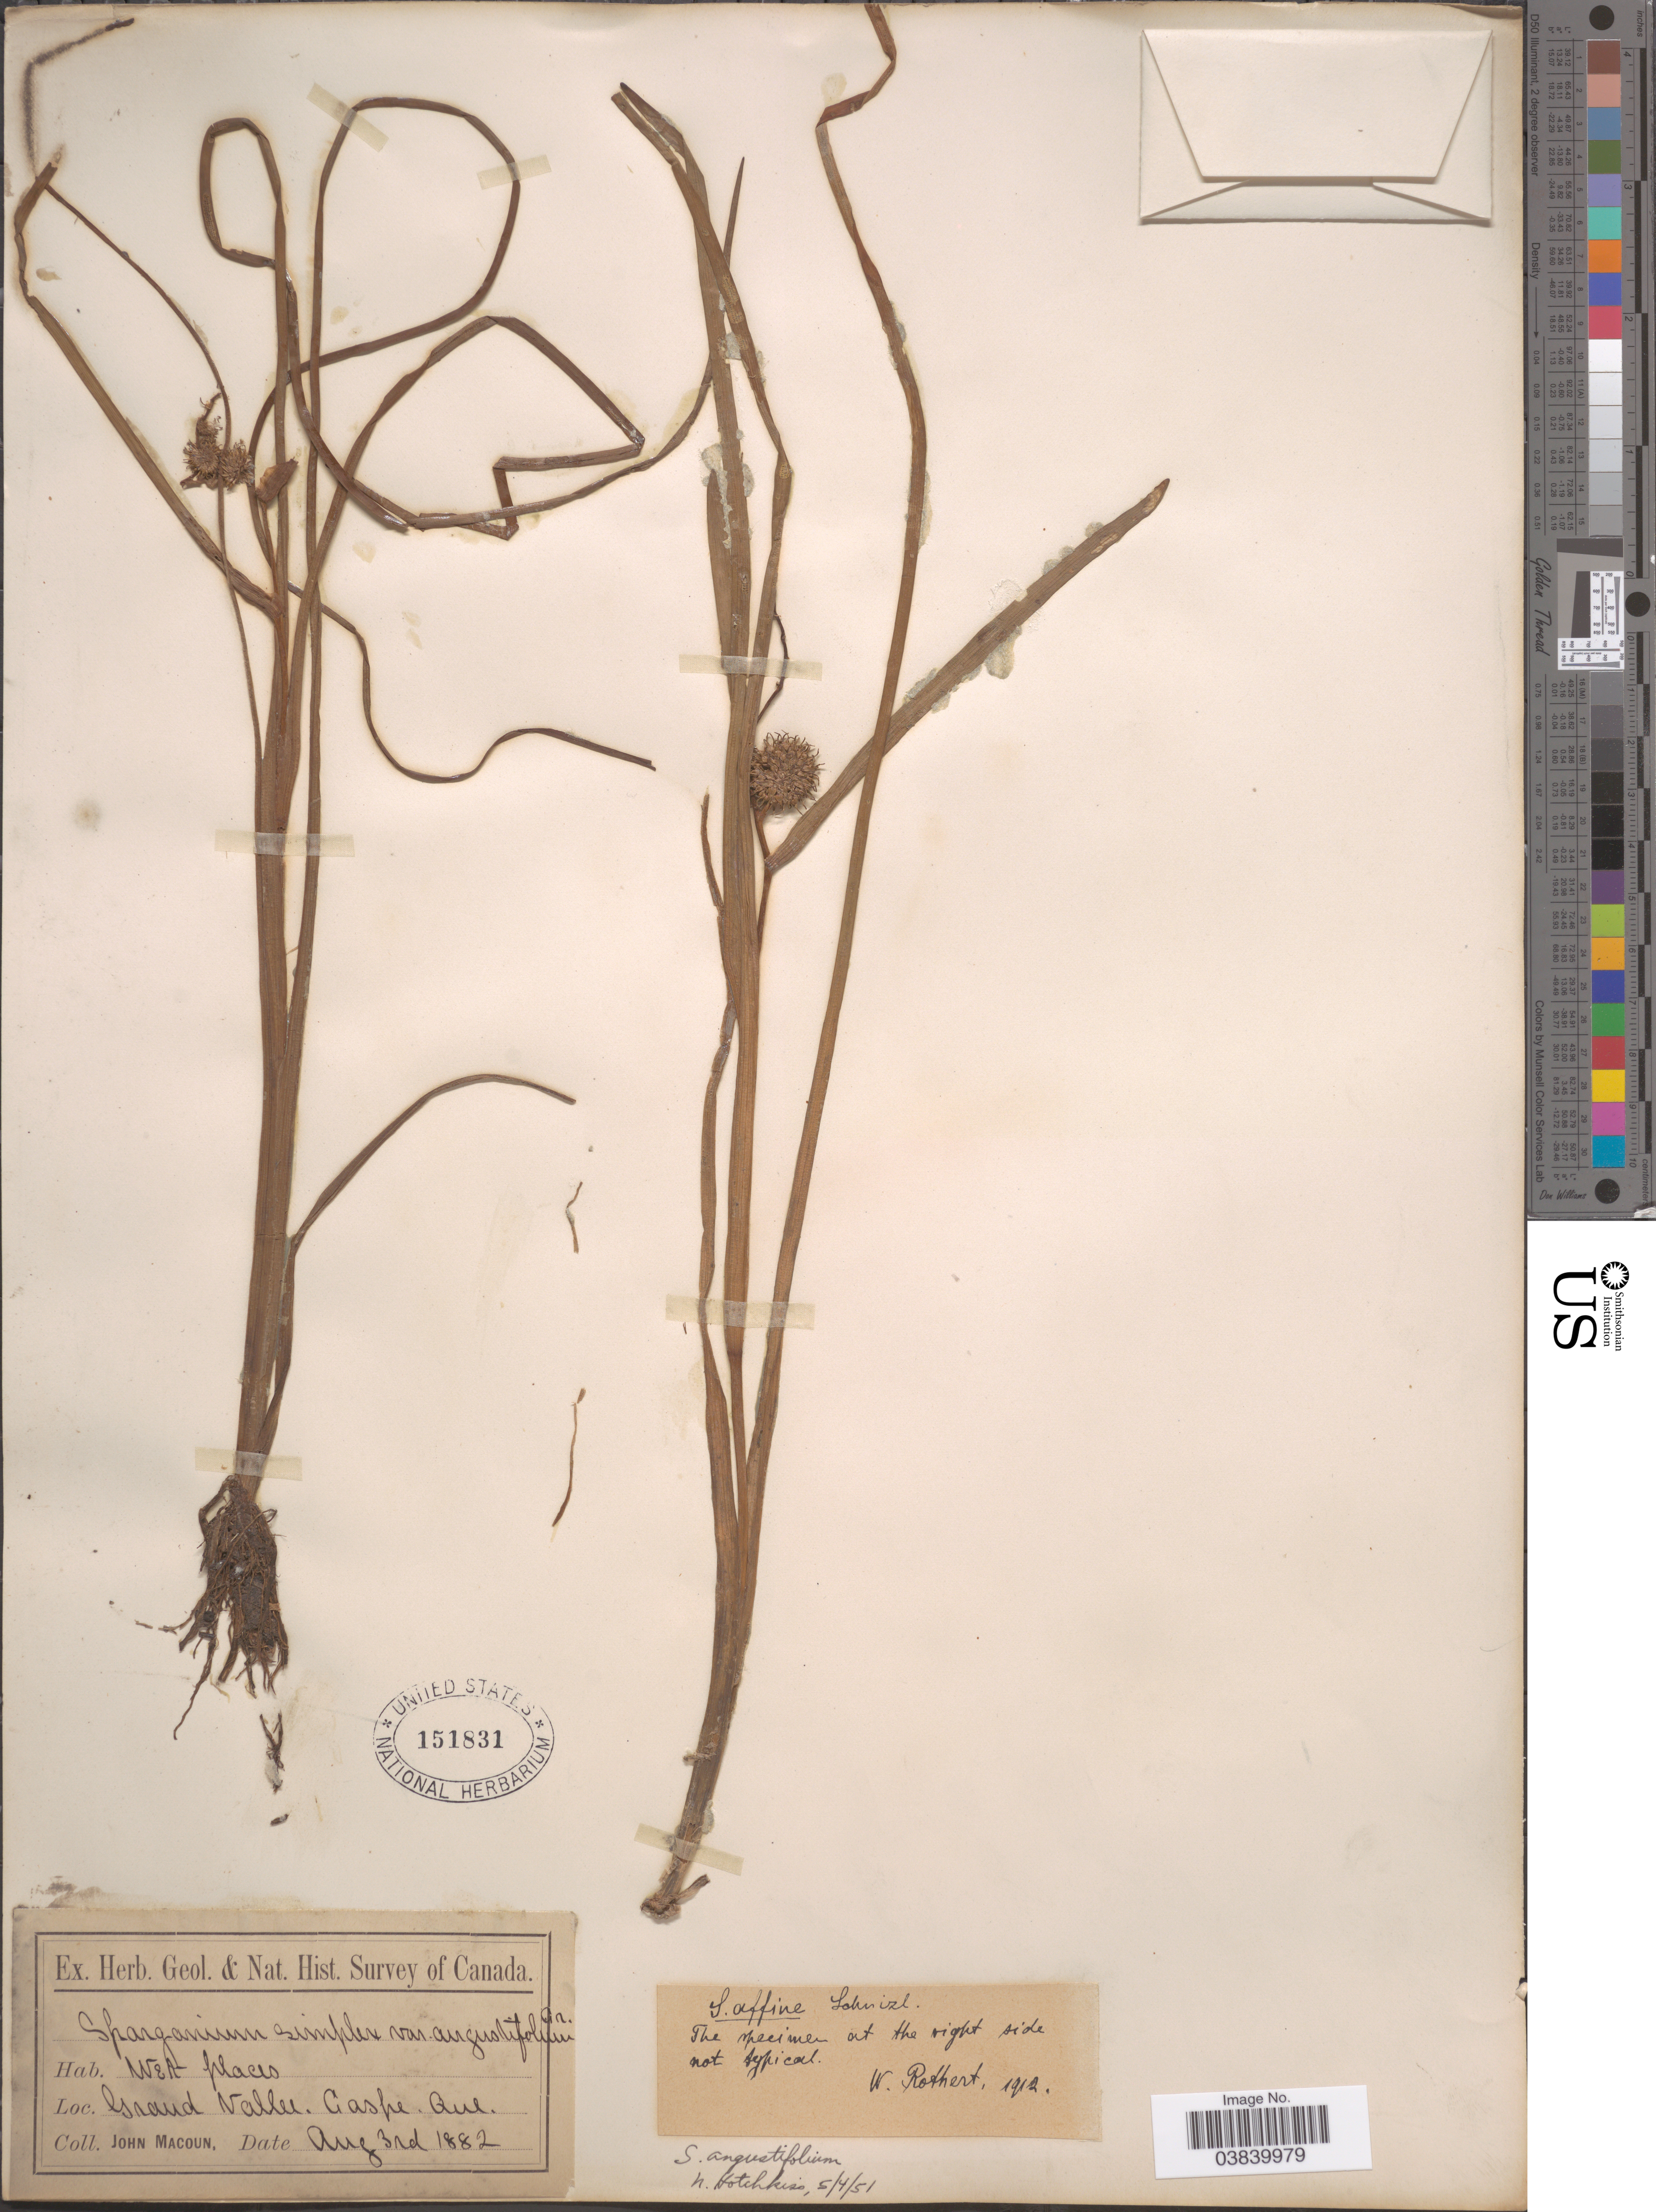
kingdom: Plantae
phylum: Tracheophyta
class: Liliopsida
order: Poales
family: Typhaceae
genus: Sparganium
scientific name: Sparganium angustifolium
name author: Michx.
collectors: J. Macoun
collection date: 1882-08-03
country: Canada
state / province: Quebec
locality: Grand Vallee. Gaspe.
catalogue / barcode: US 151831